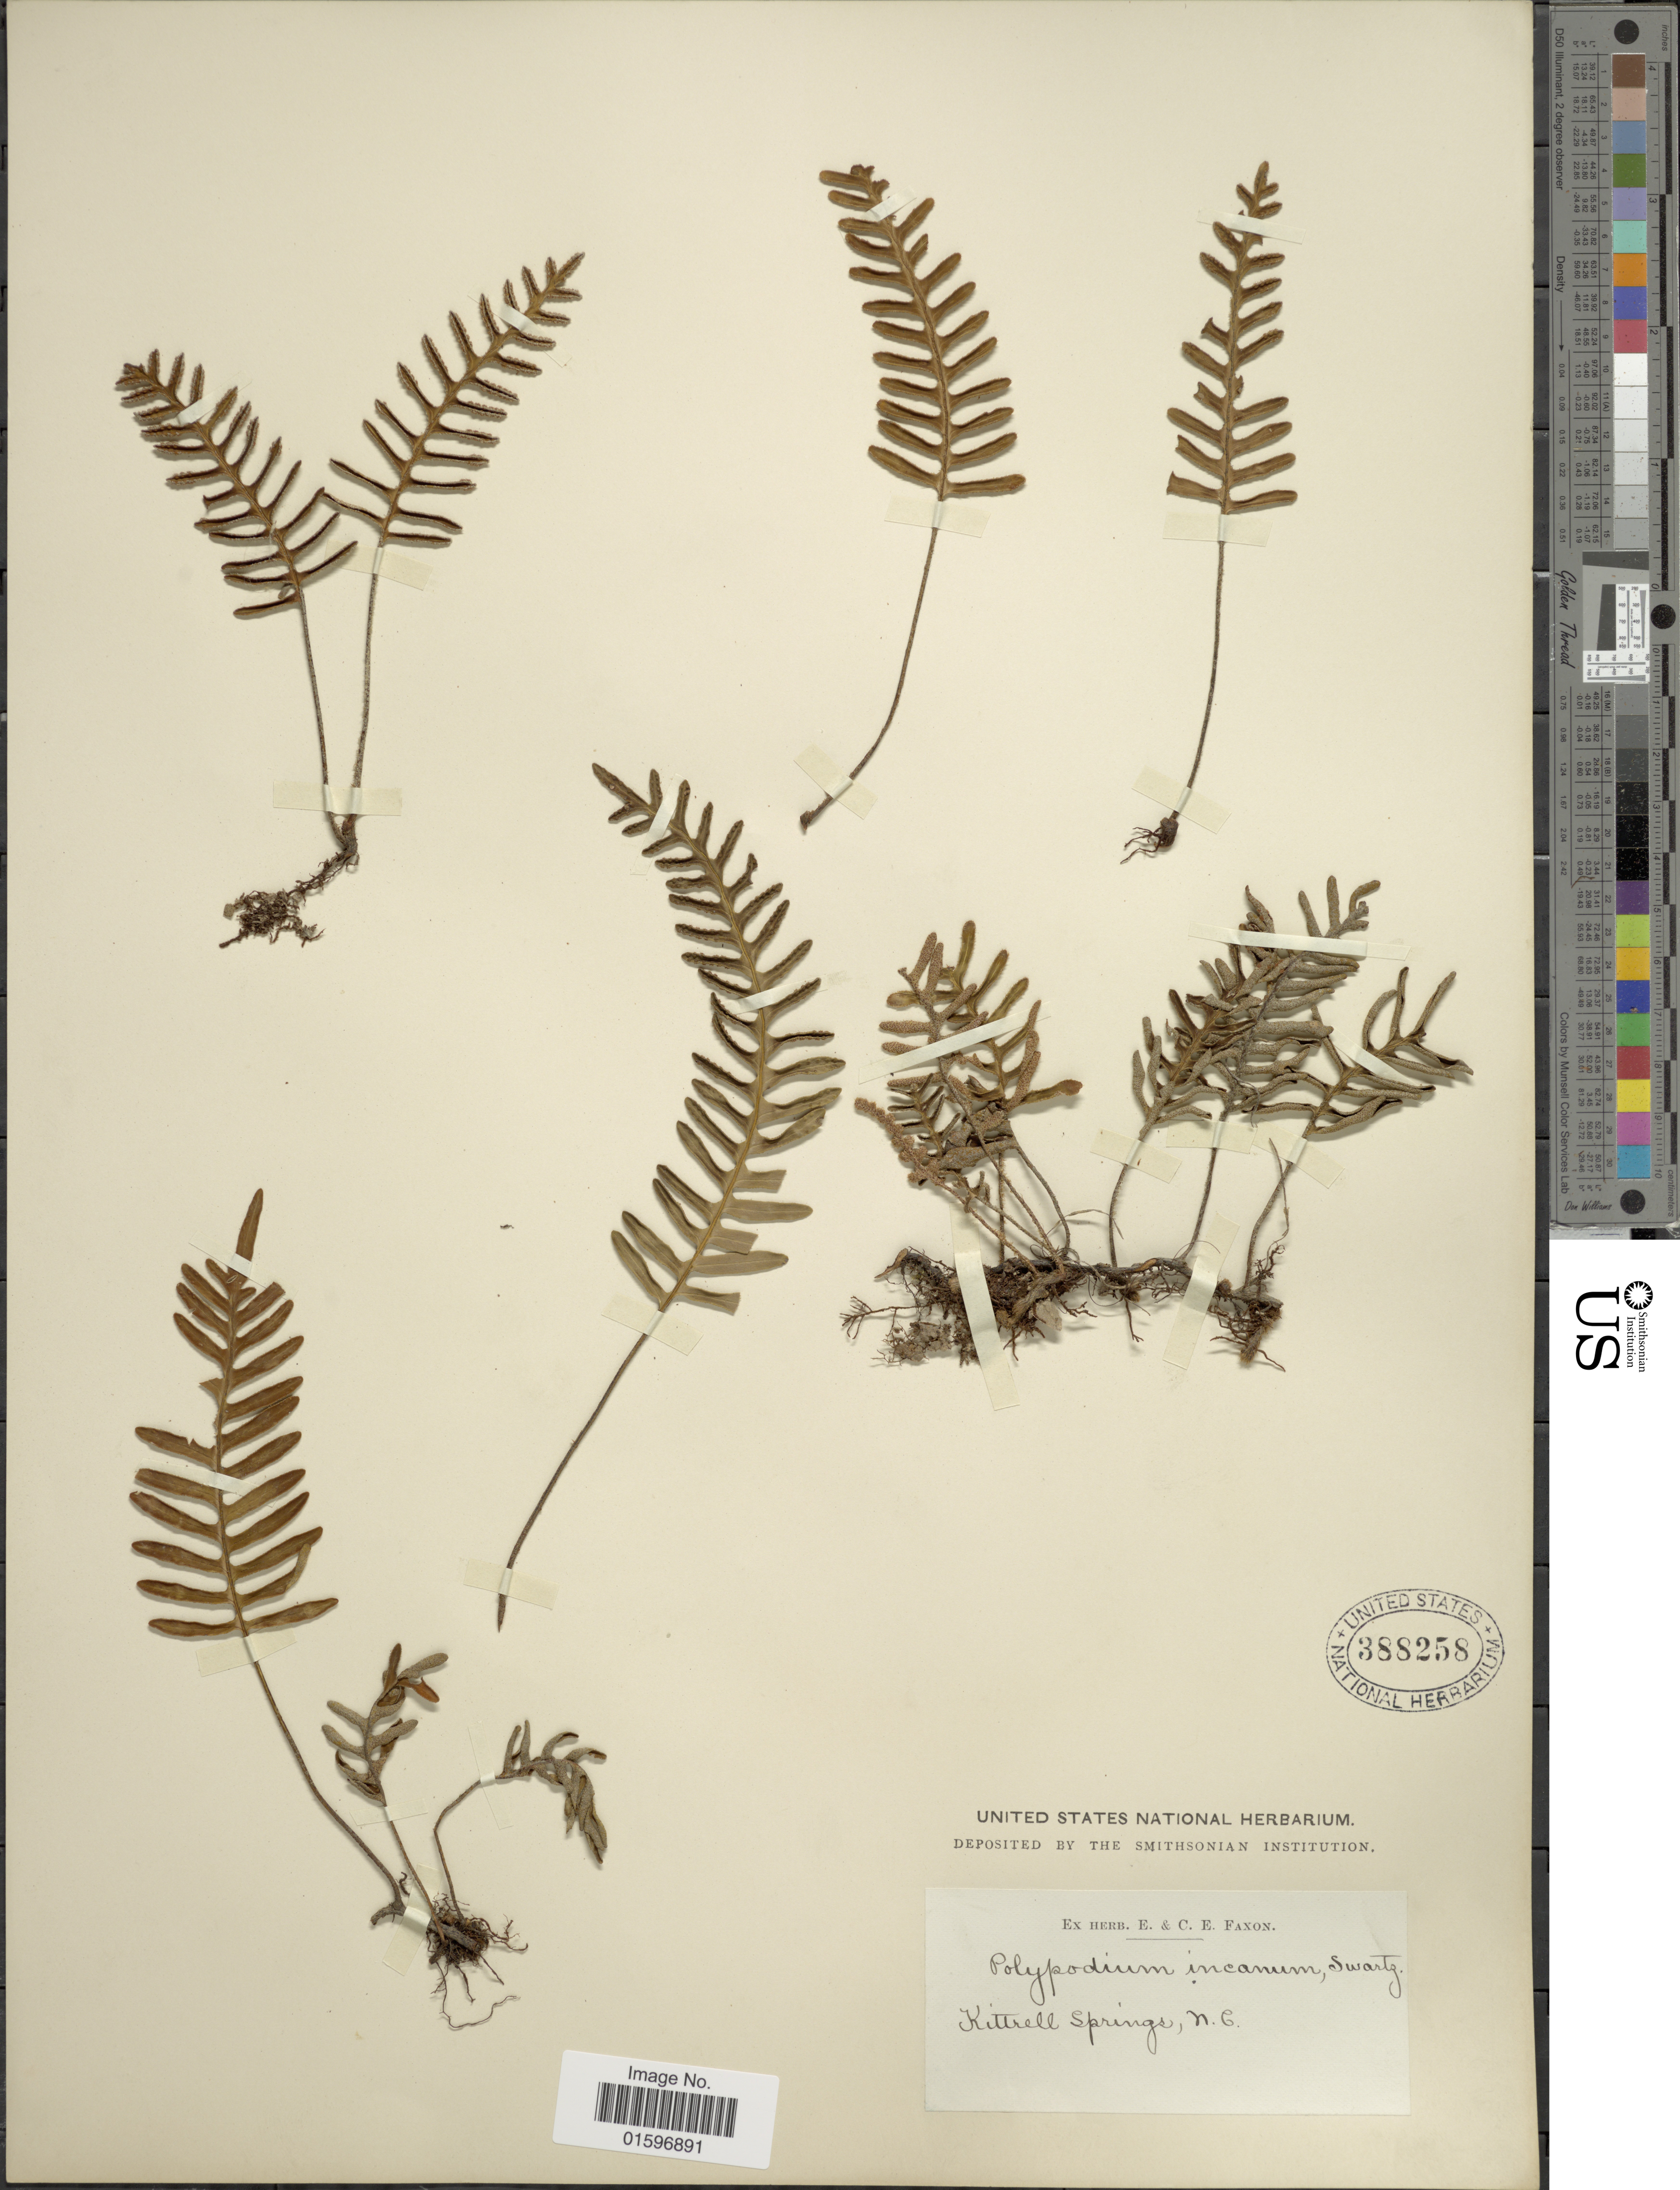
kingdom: Plantae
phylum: Tracheophyta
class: Polypodiopsida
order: Polypodiales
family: Polypodiaceae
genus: Pleopeltis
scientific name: Pleopeltis polypodioides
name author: (L.) E.G. Andrews & Windham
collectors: ex herb. E. & C.E. Faxon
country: United States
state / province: North Carolina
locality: Kittrell Springs.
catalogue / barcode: US 388258